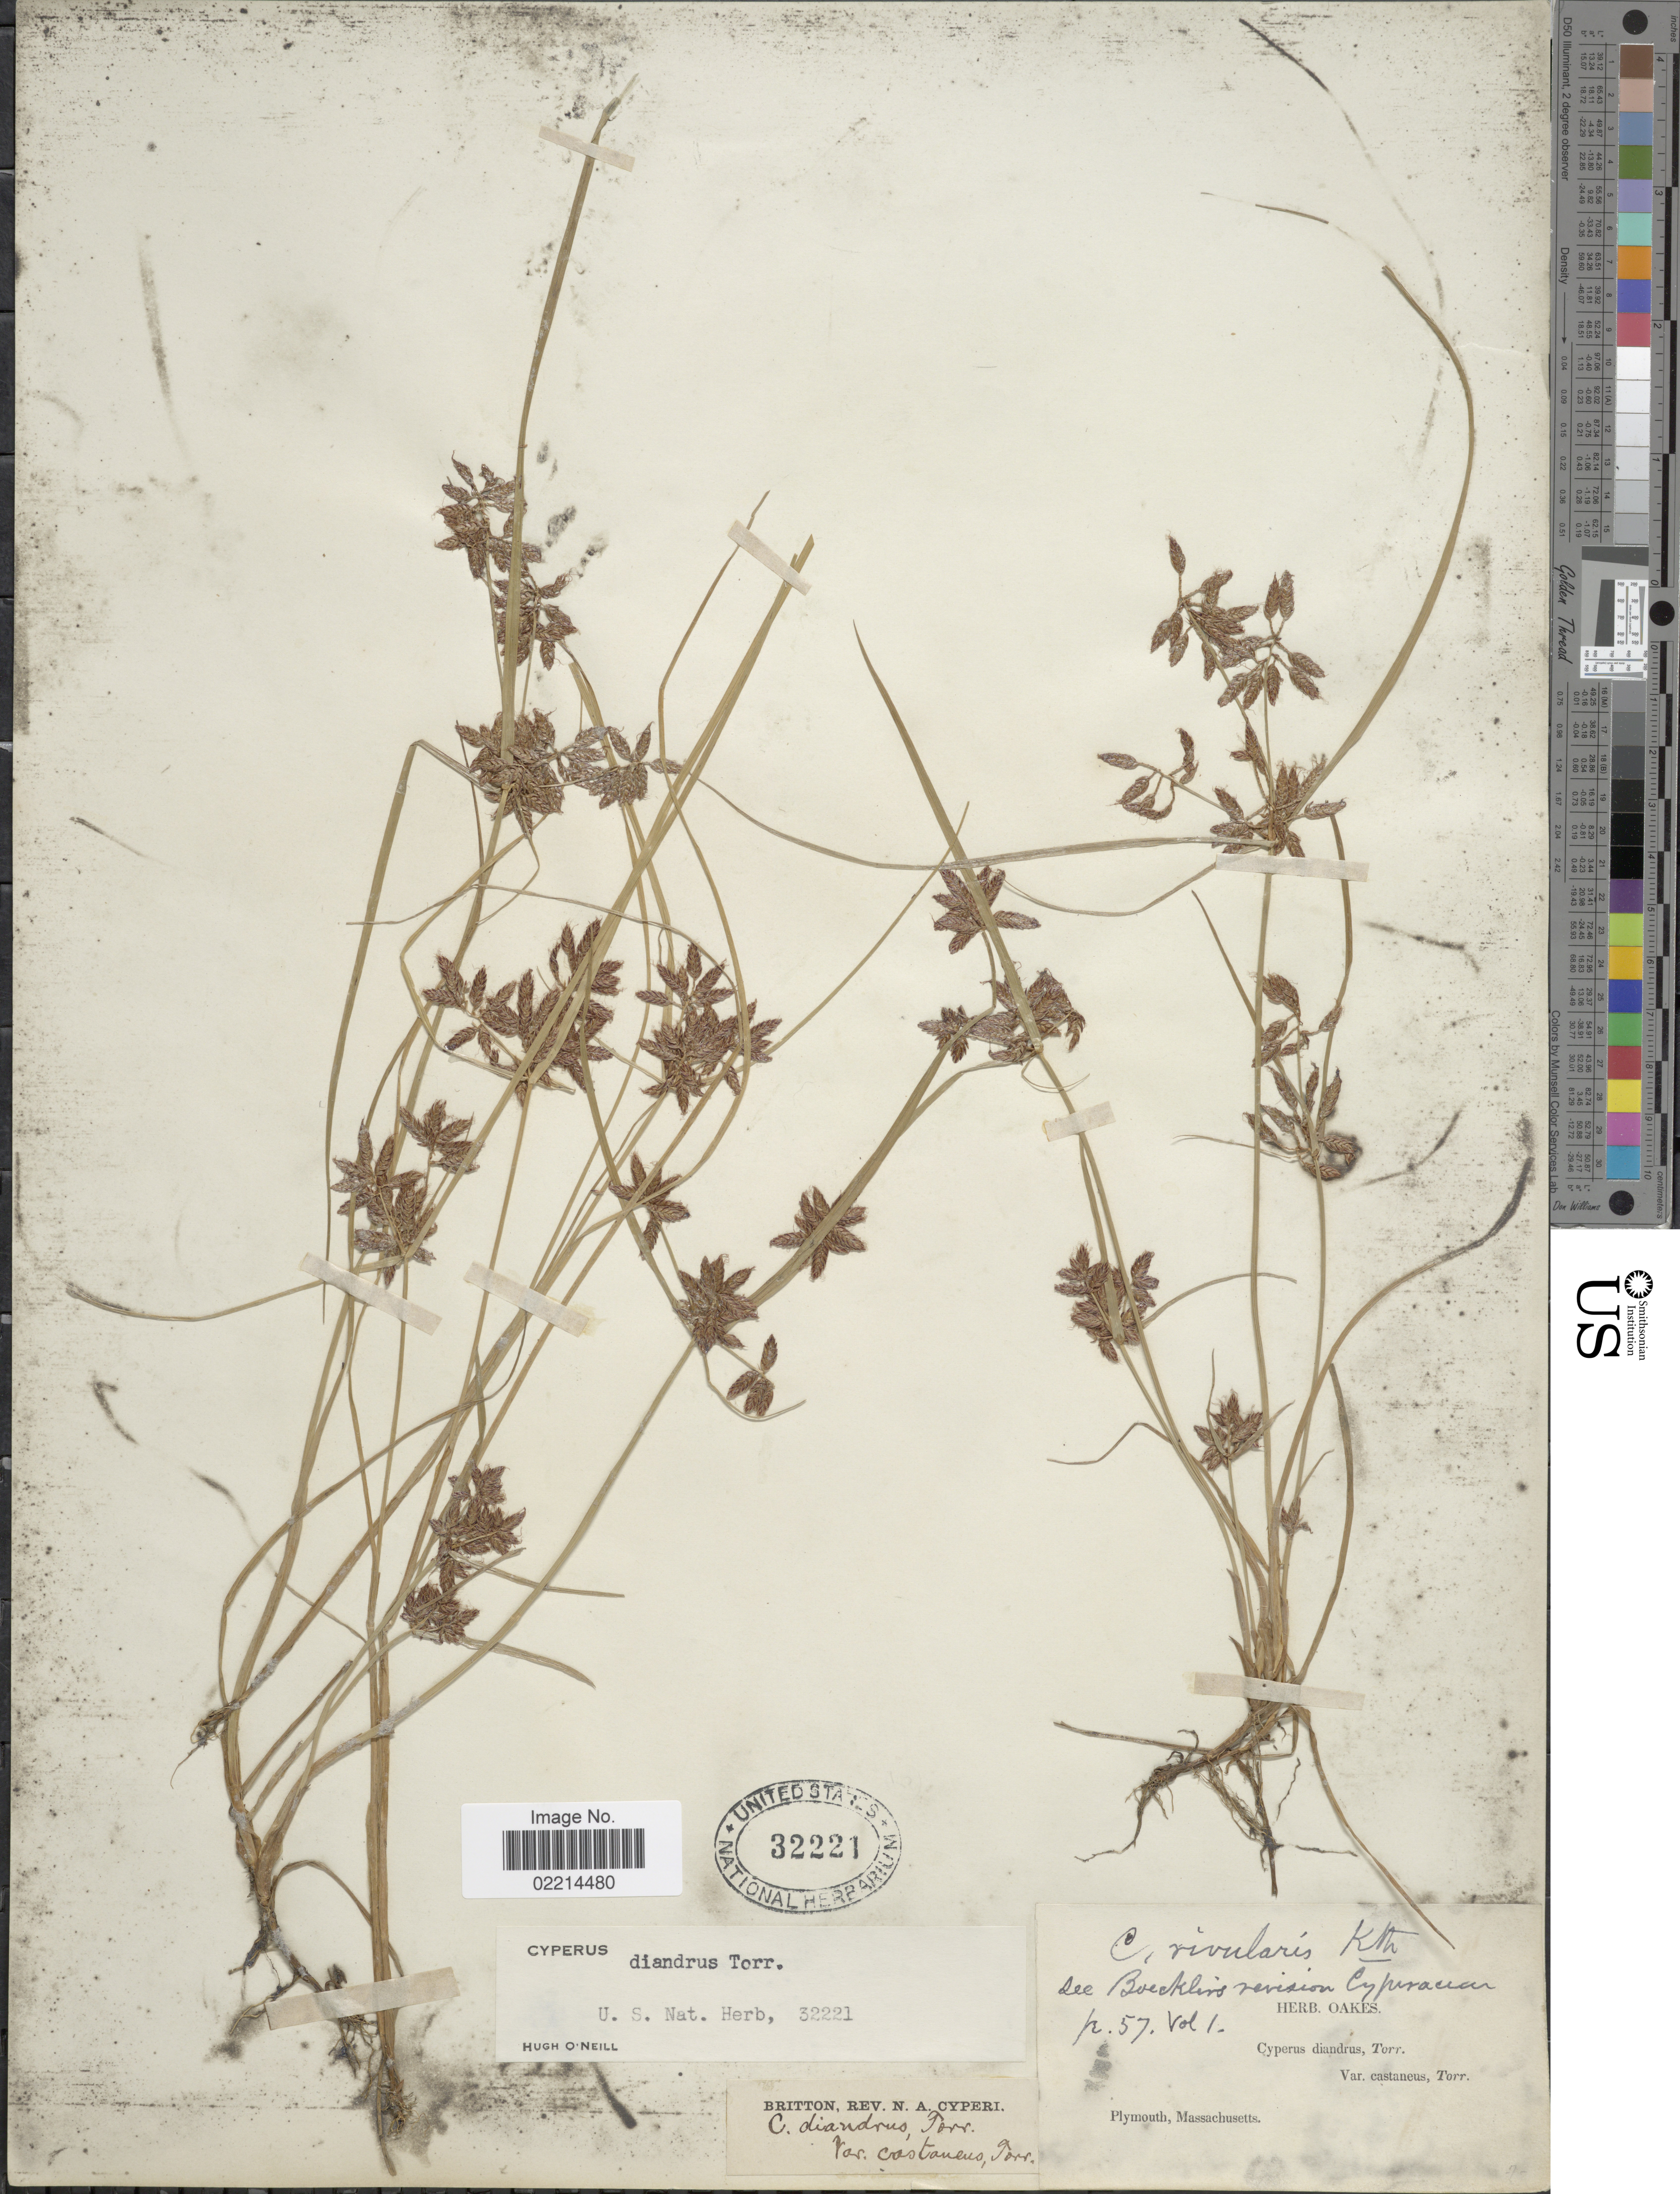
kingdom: Plantae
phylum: Tracheophyta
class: Liliopsida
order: Poales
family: Cyperaceae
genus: Cyperus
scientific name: Cyperus diandrus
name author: Torr.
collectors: ex herb. Oakes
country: United States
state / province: Massachusetts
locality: Plymouth.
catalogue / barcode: US 32221